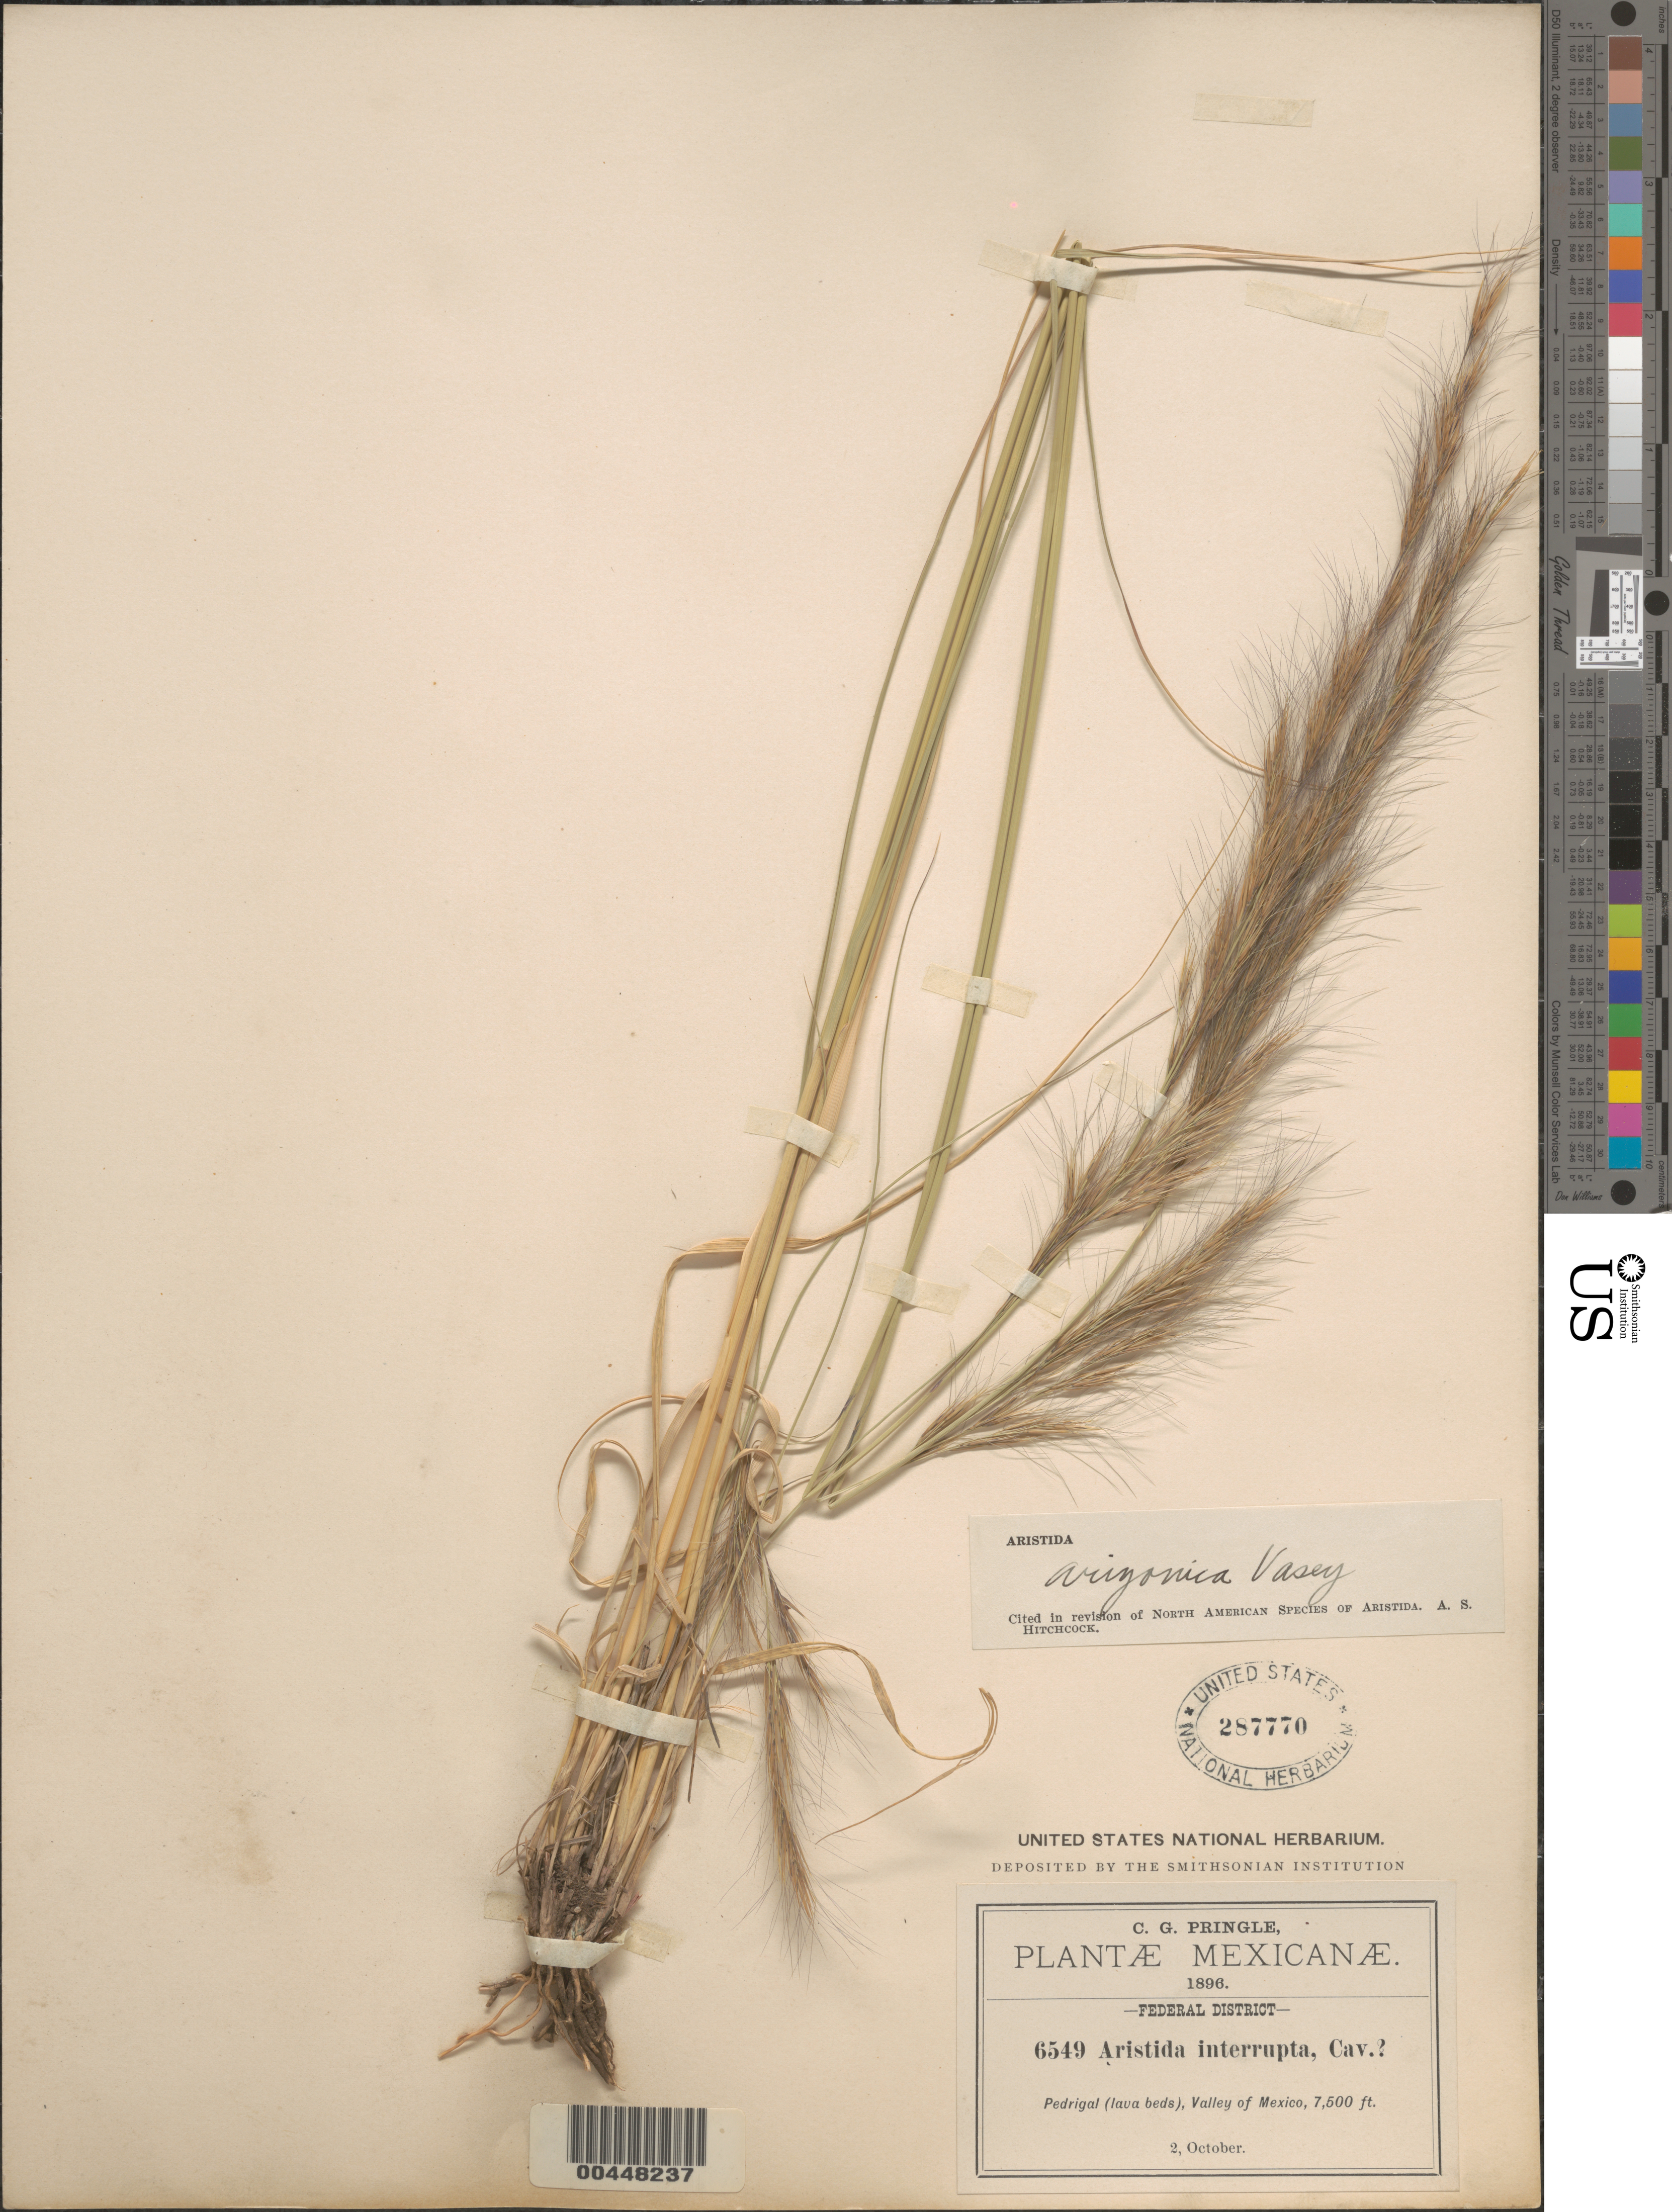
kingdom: Plantae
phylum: Tracheophyta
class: Liliopsida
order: Poales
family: Poaceae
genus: Aristida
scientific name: Aristida appressa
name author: Vasey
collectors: C. G. Pringle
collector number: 6549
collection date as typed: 2 Oct 1896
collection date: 1896-10-02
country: Mexico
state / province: Distrito Federal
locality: Valley of Mexico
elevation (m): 2286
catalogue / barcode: US 287770